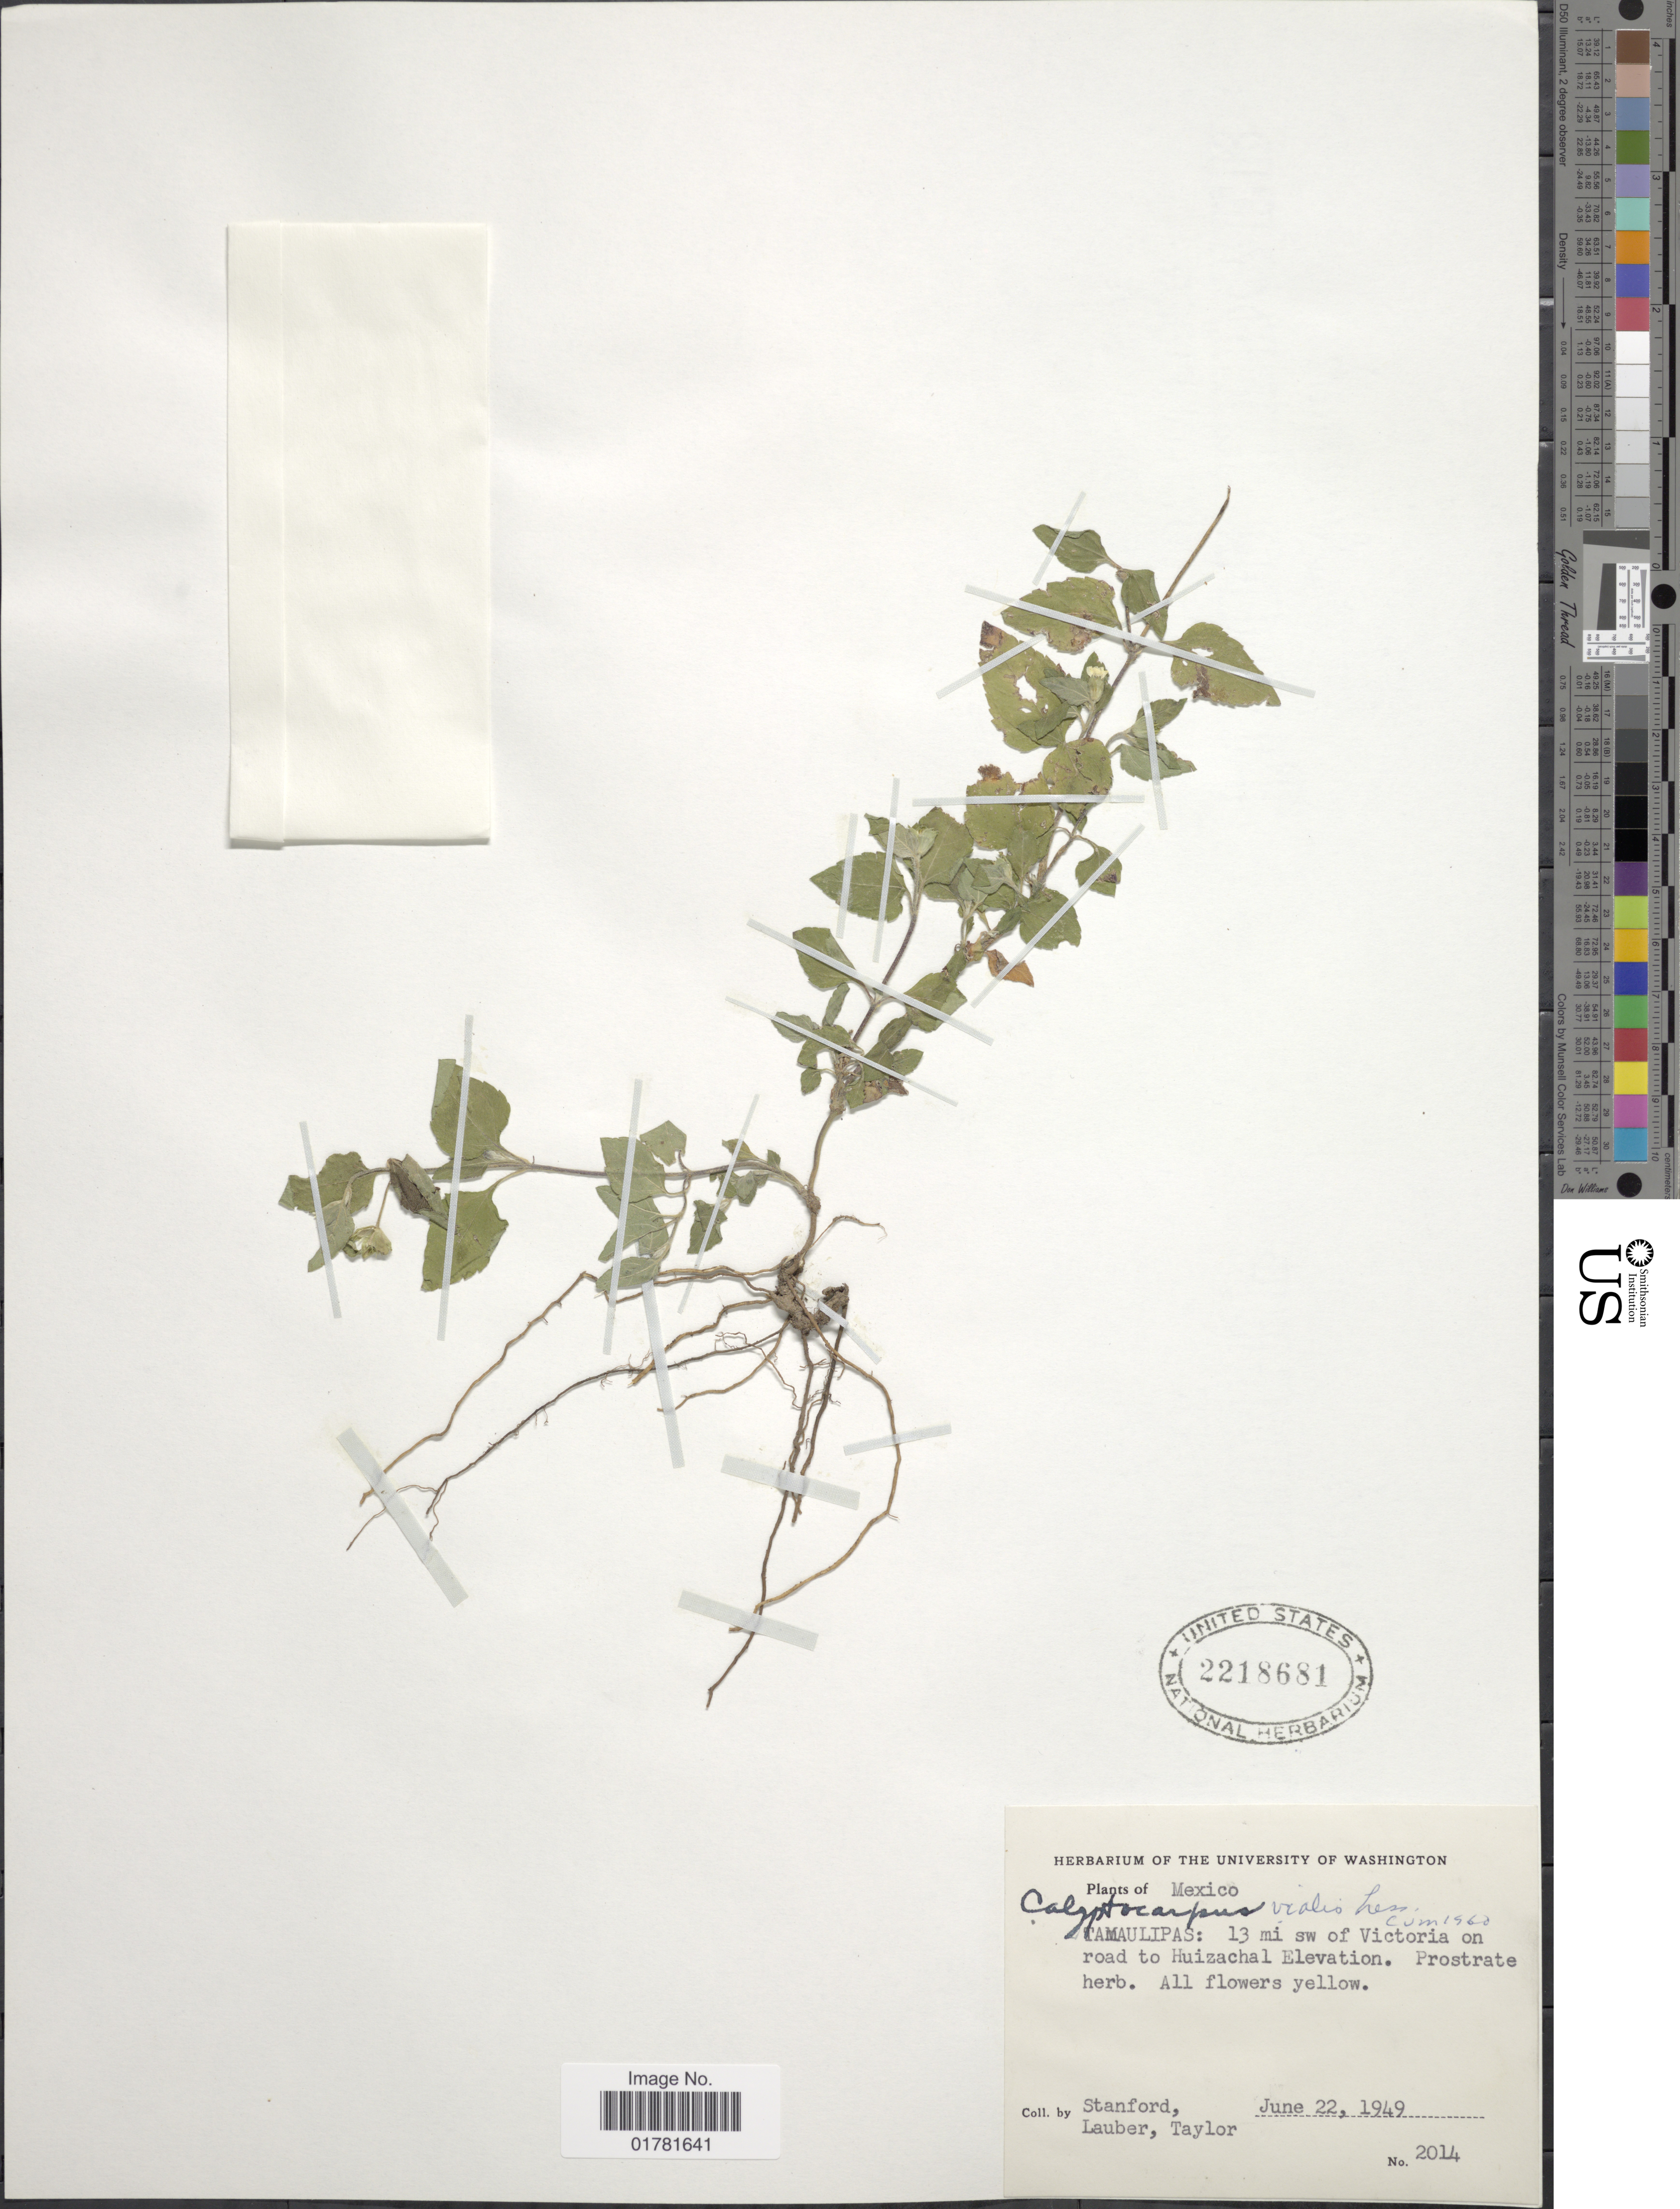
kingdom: Plantae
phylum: Tracheophyta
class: Magnoliopsida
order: Asterales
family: Asteraceae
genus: Calyptocarpus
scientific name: Calyptocarpus vialis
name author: Less.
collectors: Standford, Lauber, -- & -- Taylor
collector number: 2014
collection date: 1949-06-22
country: Mexico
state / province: Tamaulipas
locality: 13 mi sw of Victoria on road to Huizachal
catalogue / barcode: US 2218681